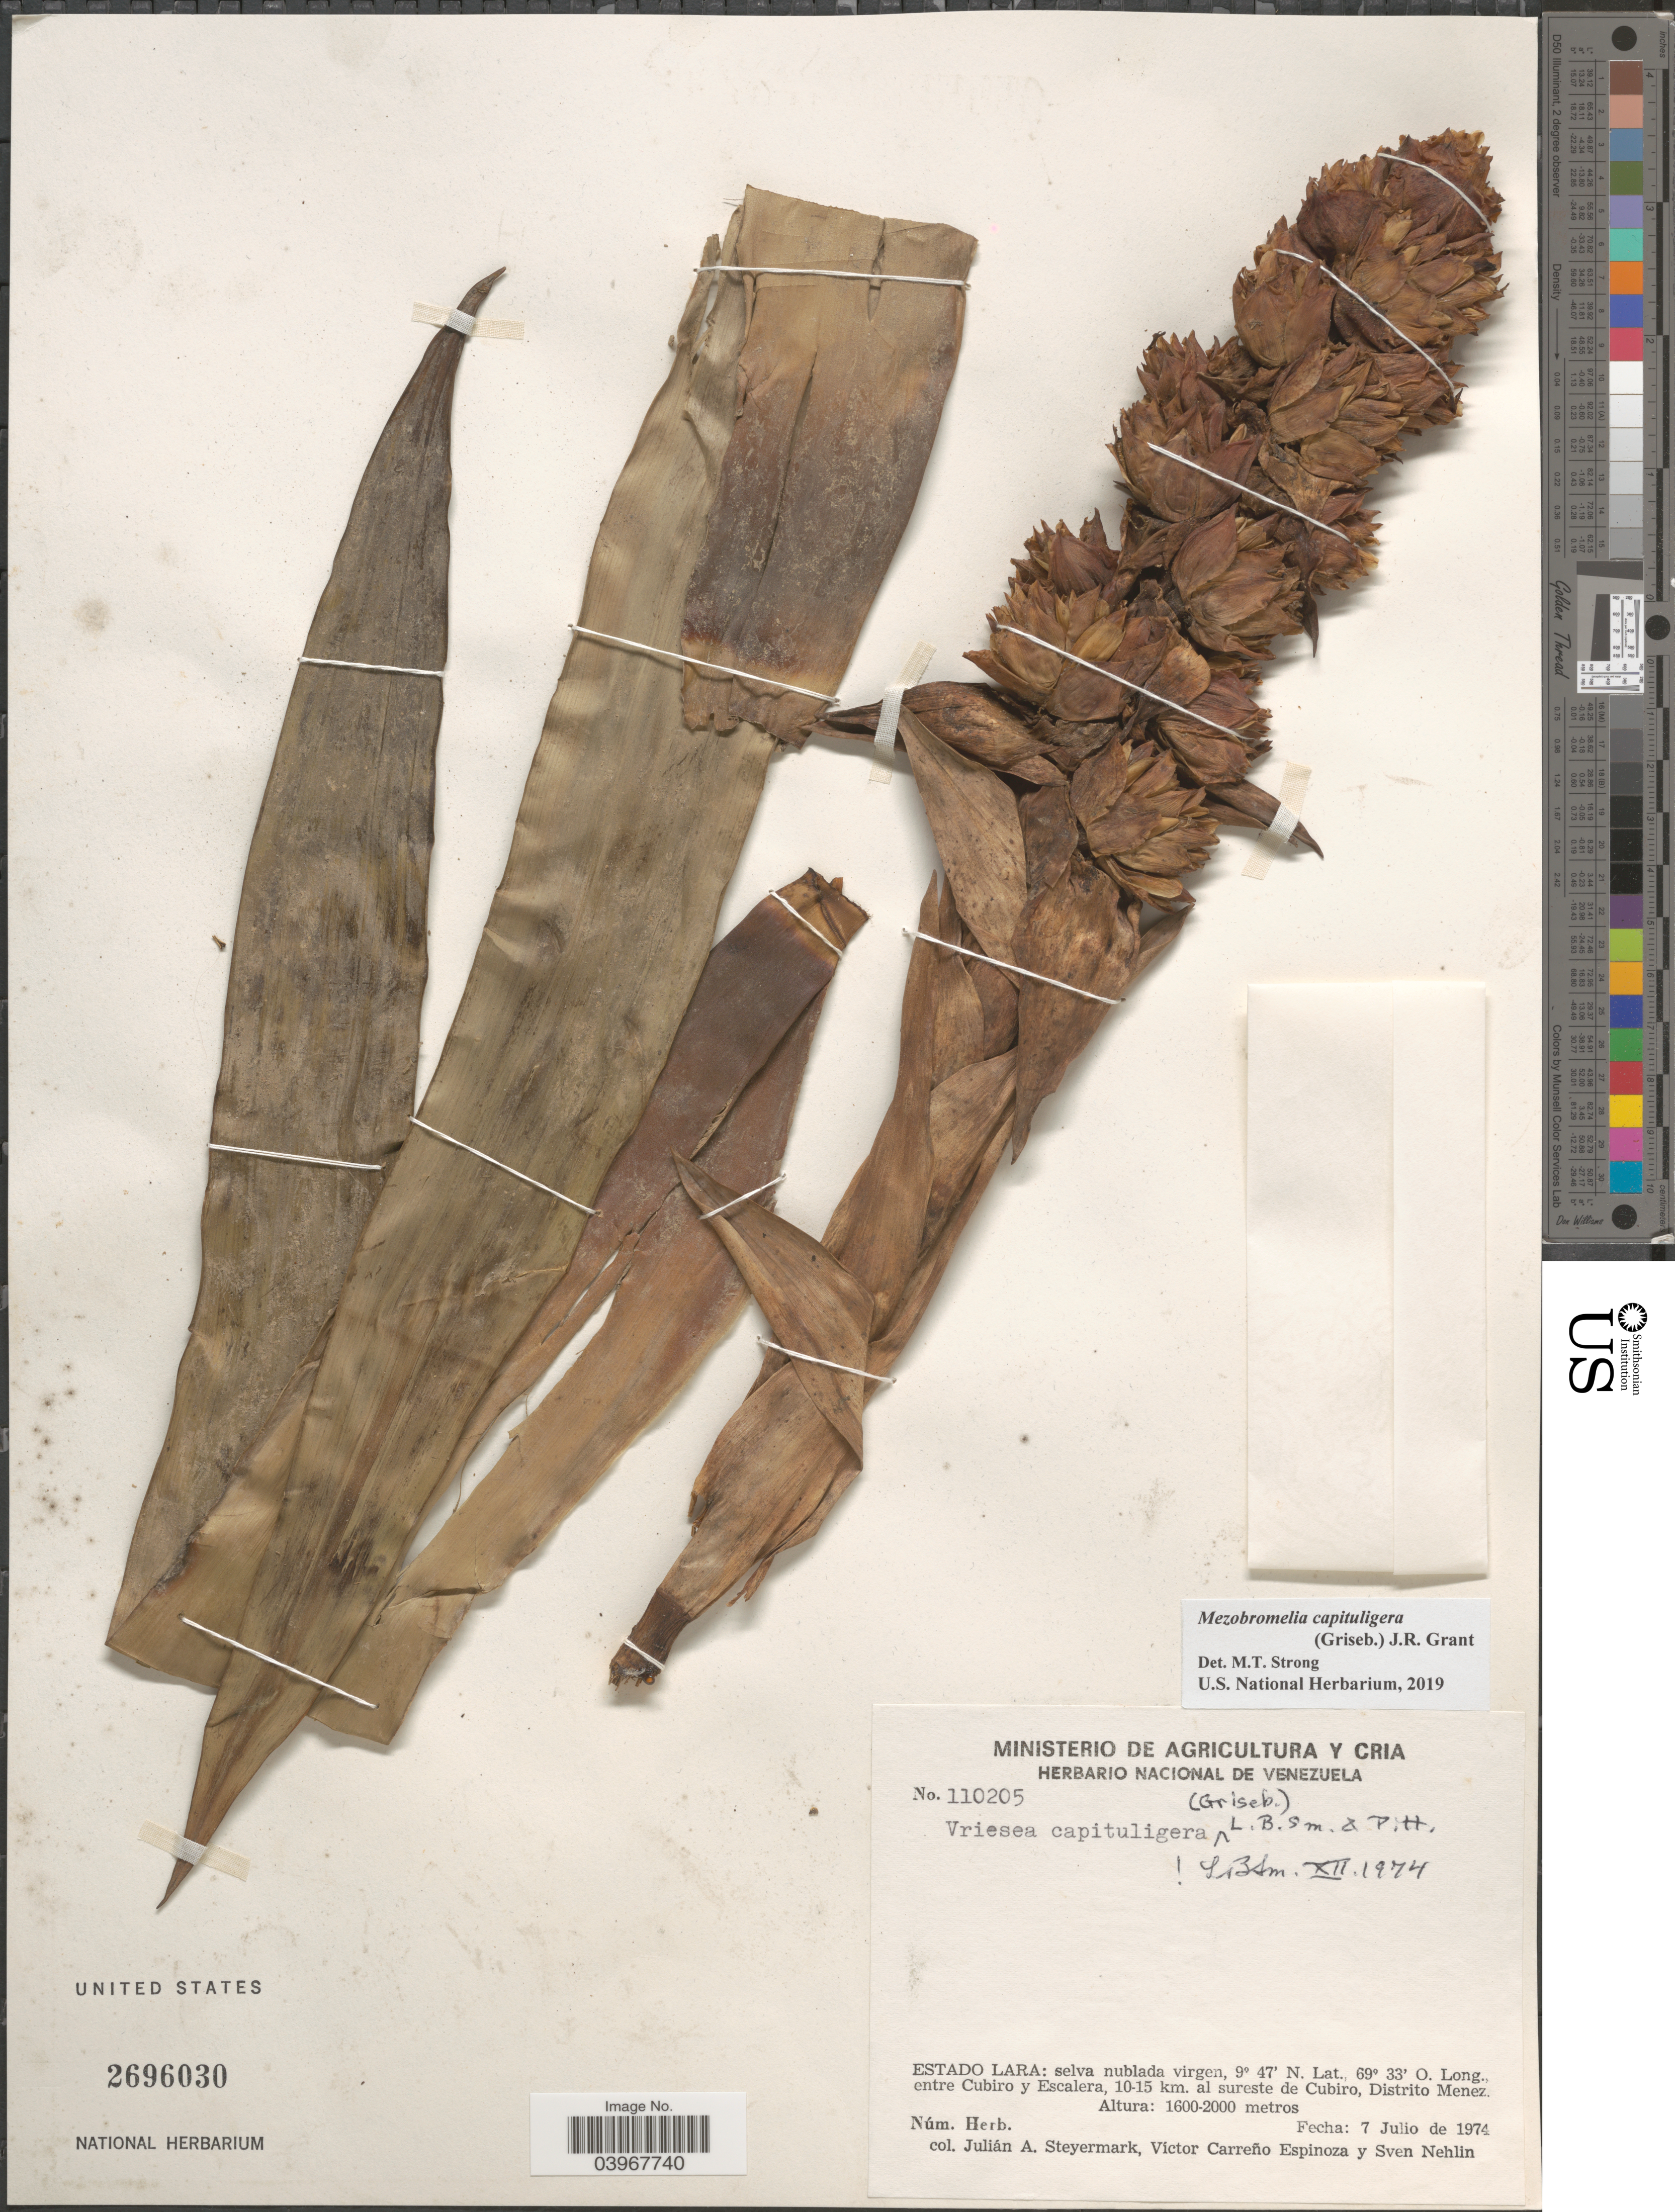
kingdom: Plantae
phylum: Tracheophyta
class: Liliopsida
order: Poales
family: Bromeliaceae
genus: Mezobromelia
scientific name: Mezobromelia capituligera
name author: (Griseb.) J.R. Grant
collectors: J. Steyermark, V. Carreño E. & S. Nehlin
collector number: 110205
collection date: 1974-07-07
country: Venezuela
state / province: Lara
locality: Selva nublada virgen, entre Cubiro y Escalera, 10-15 km. al sureste de Cubiro, Distrito Menez.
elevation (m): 1600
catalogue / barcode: US 2696030